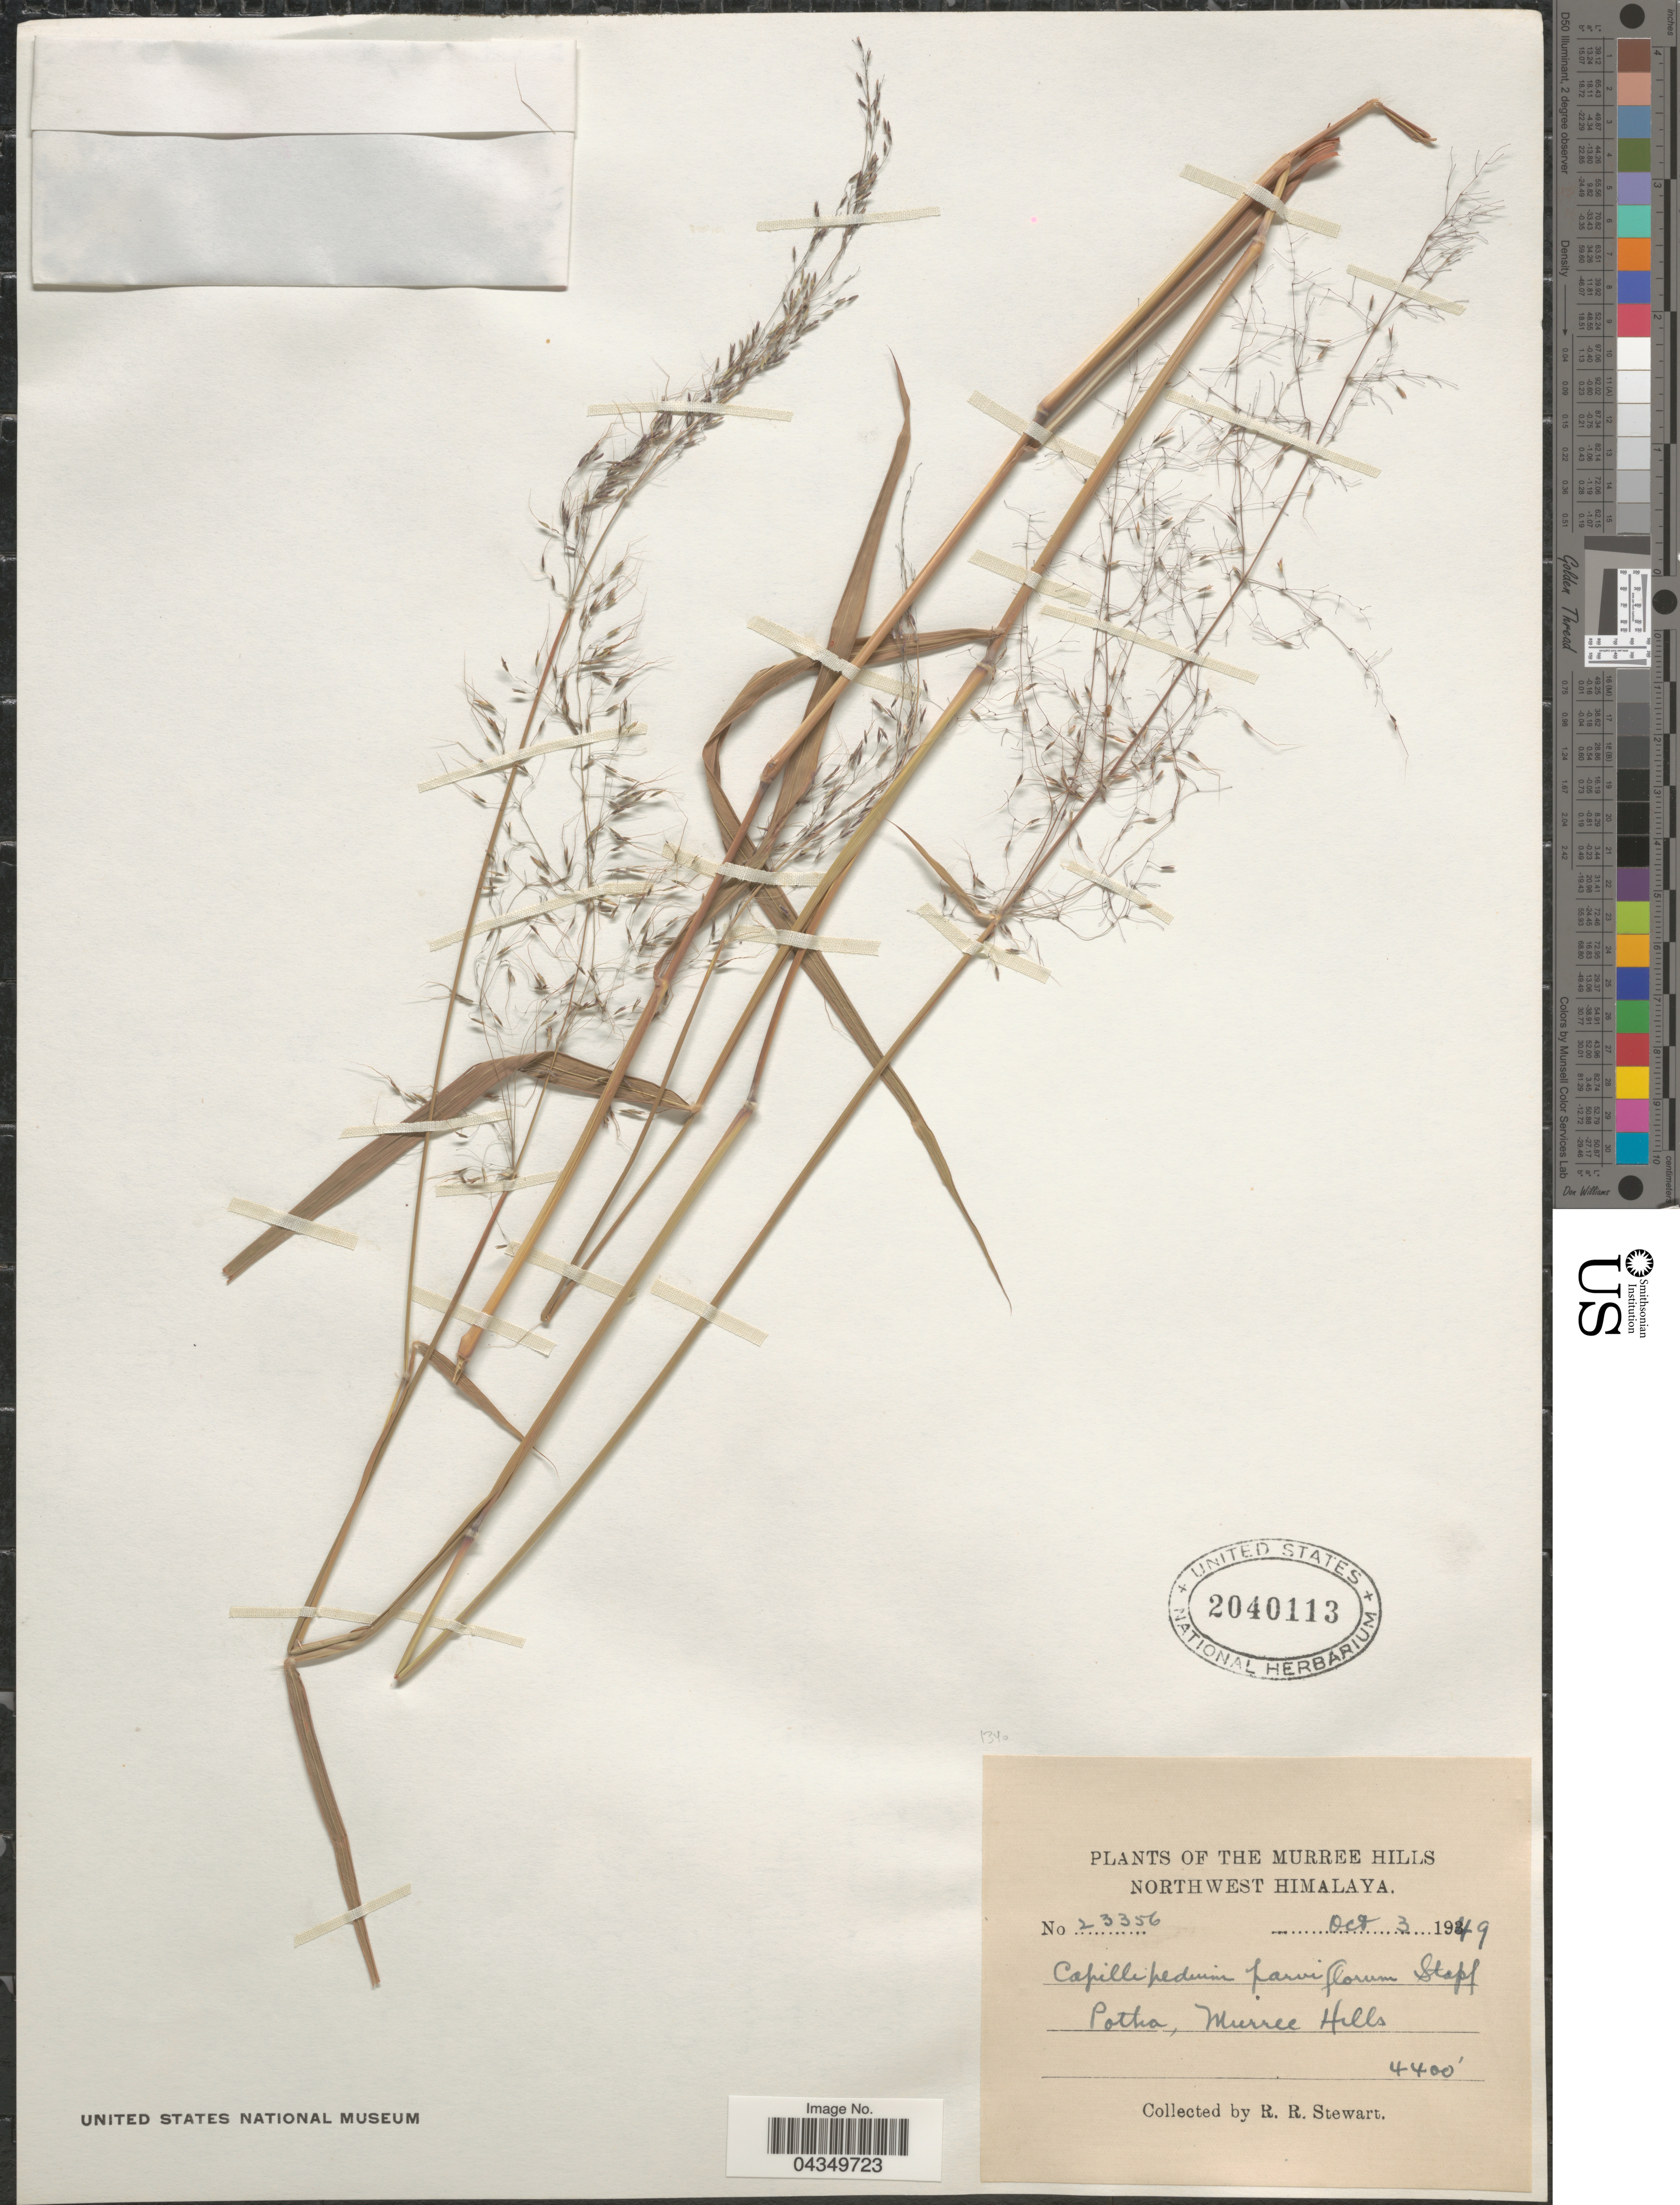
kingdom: Plantae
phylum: Tracheophyta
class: Liliopsida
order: Poales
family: Poaceae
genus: Capillipedium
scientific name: Capillipedium parviflorum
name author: (R. Br.) Stapf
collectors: R. Stewart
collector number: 23356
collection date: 1949-10-03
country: Pakistan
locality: The Murree Hills. Northwest Himalaya. Potha, Murree Hills.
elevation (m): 1341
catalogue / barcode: US 2040113